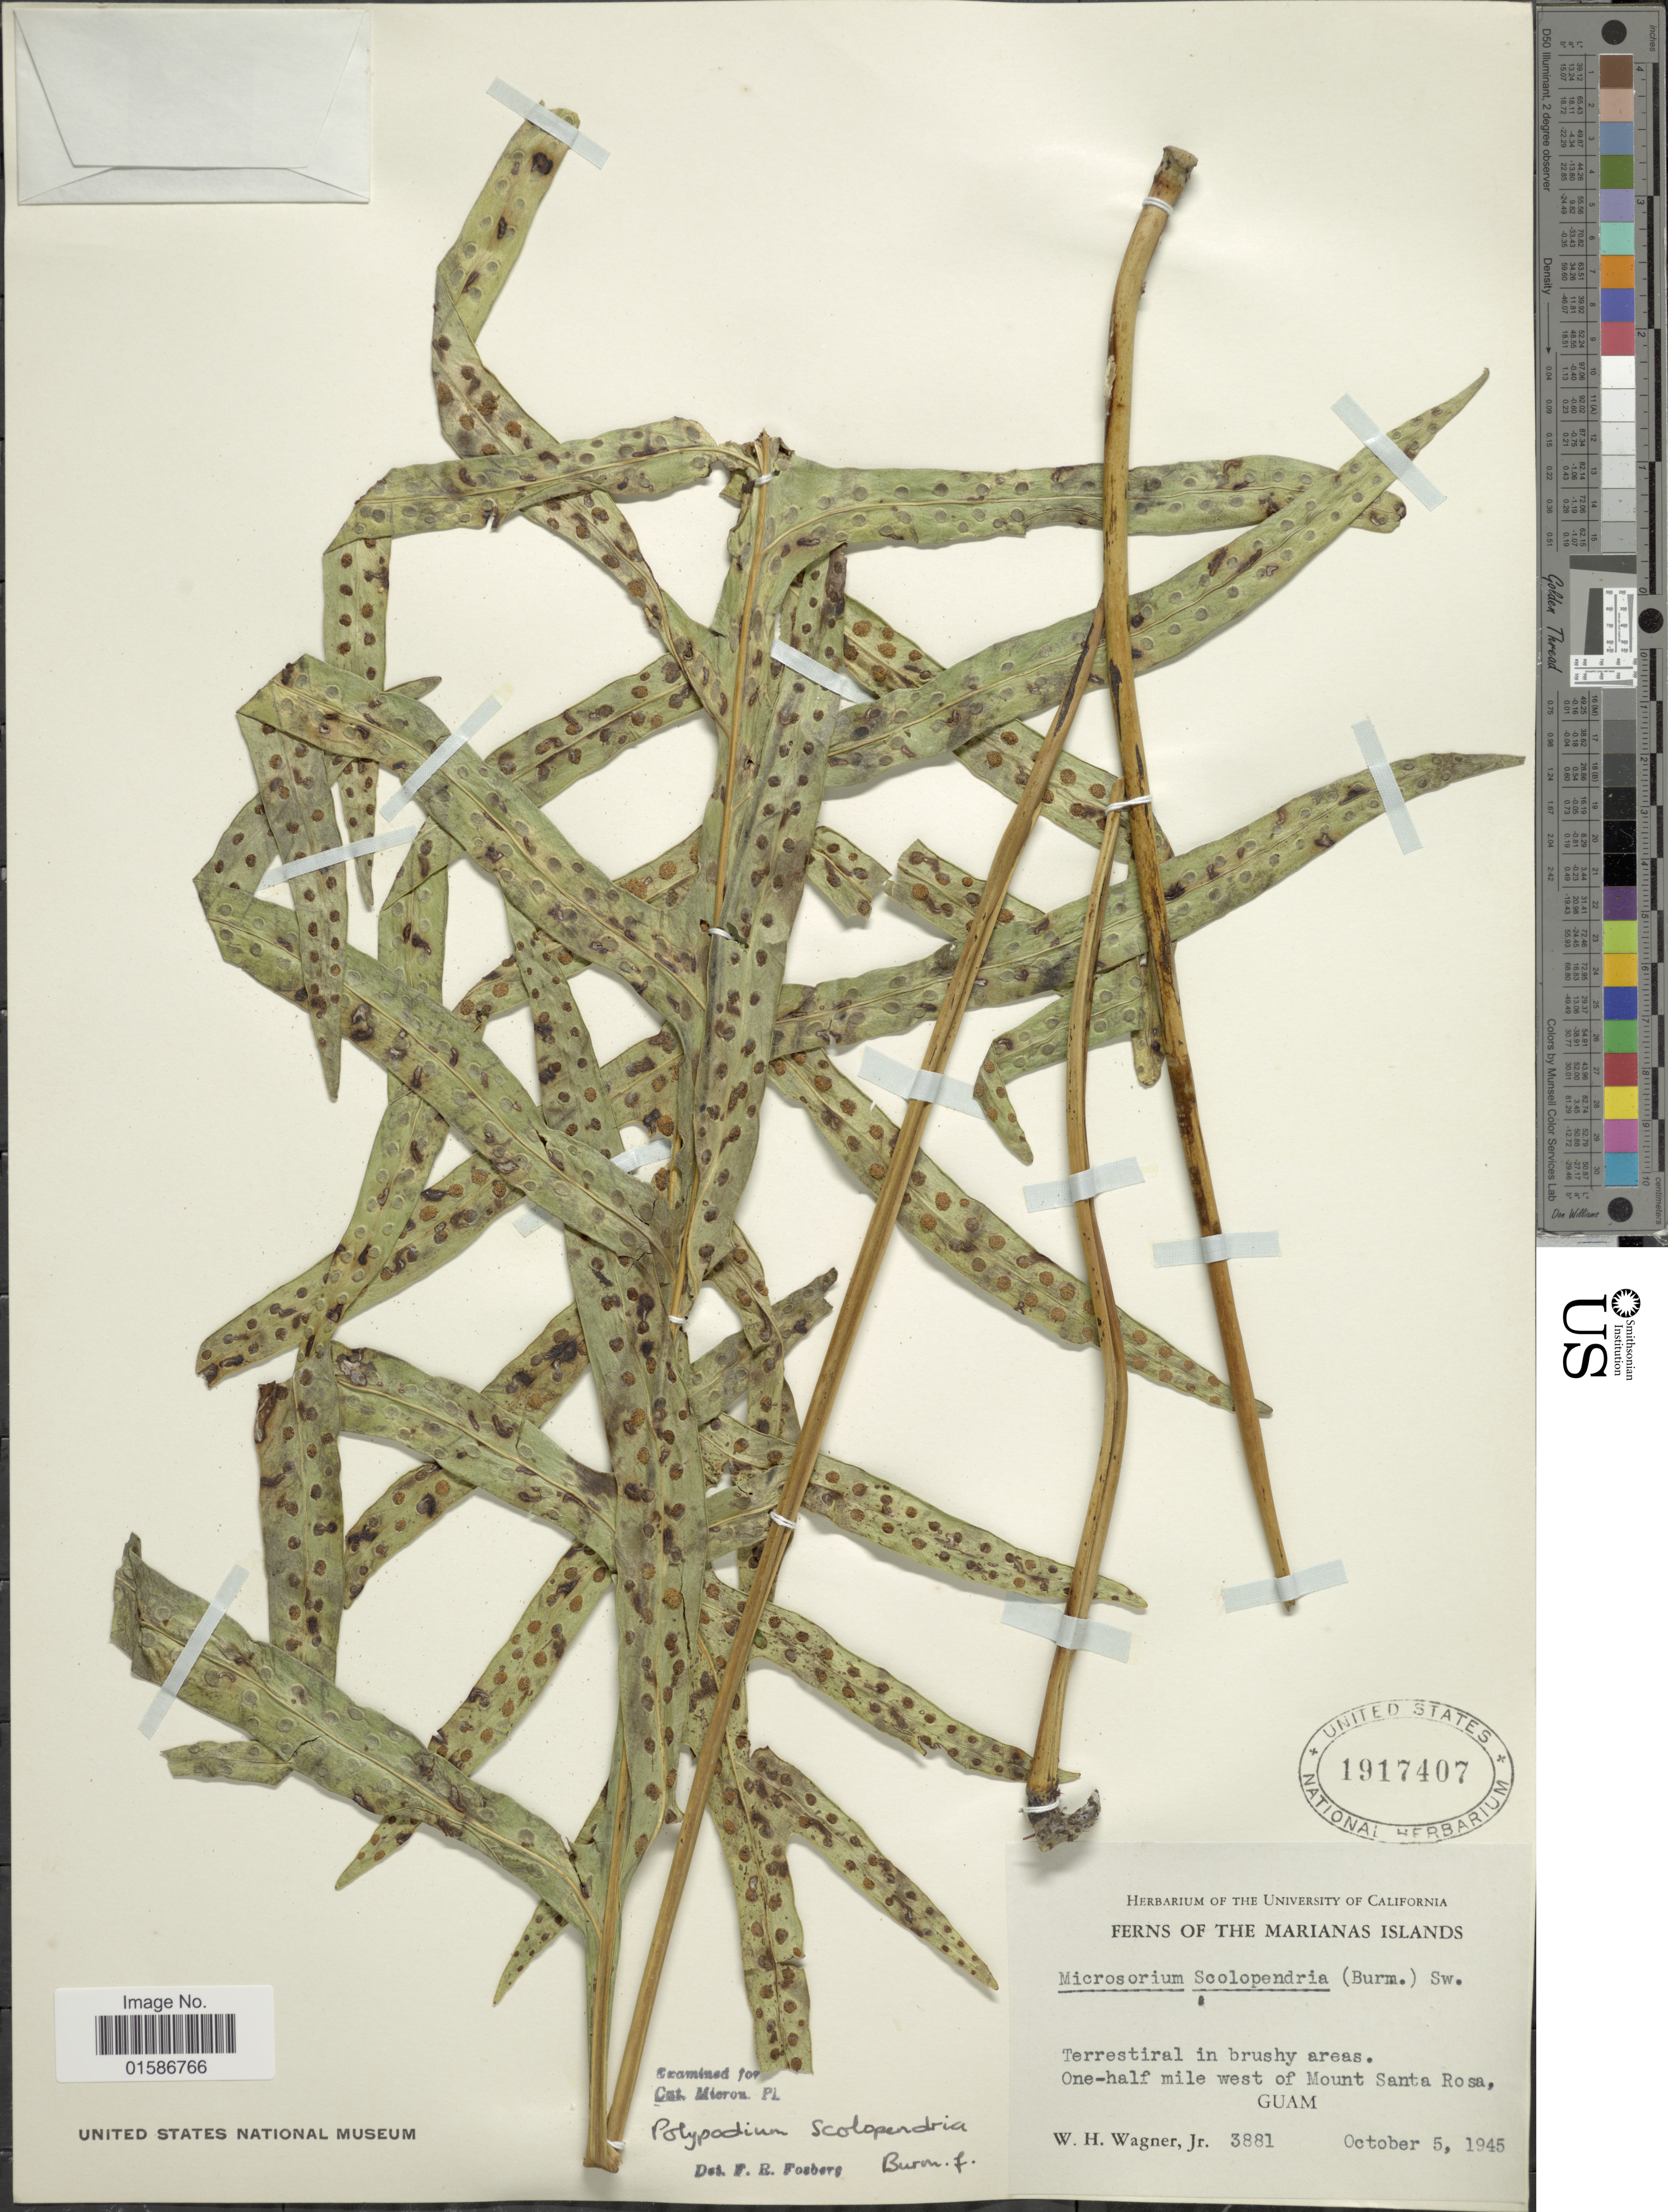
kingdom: Plantae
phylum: Tracheophyta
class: Polypodiopsida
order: Polypodiales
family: Polypodiaceae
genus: Microsorum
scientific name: Microsorum scolopendria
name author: (Burm. f.) Copel.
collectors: W. H. Wagner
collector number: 3881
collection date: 1945-10-05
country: Guam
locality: The Marianas Island, One-half mile west of Mount Santa Roma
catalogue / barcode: US 1917407